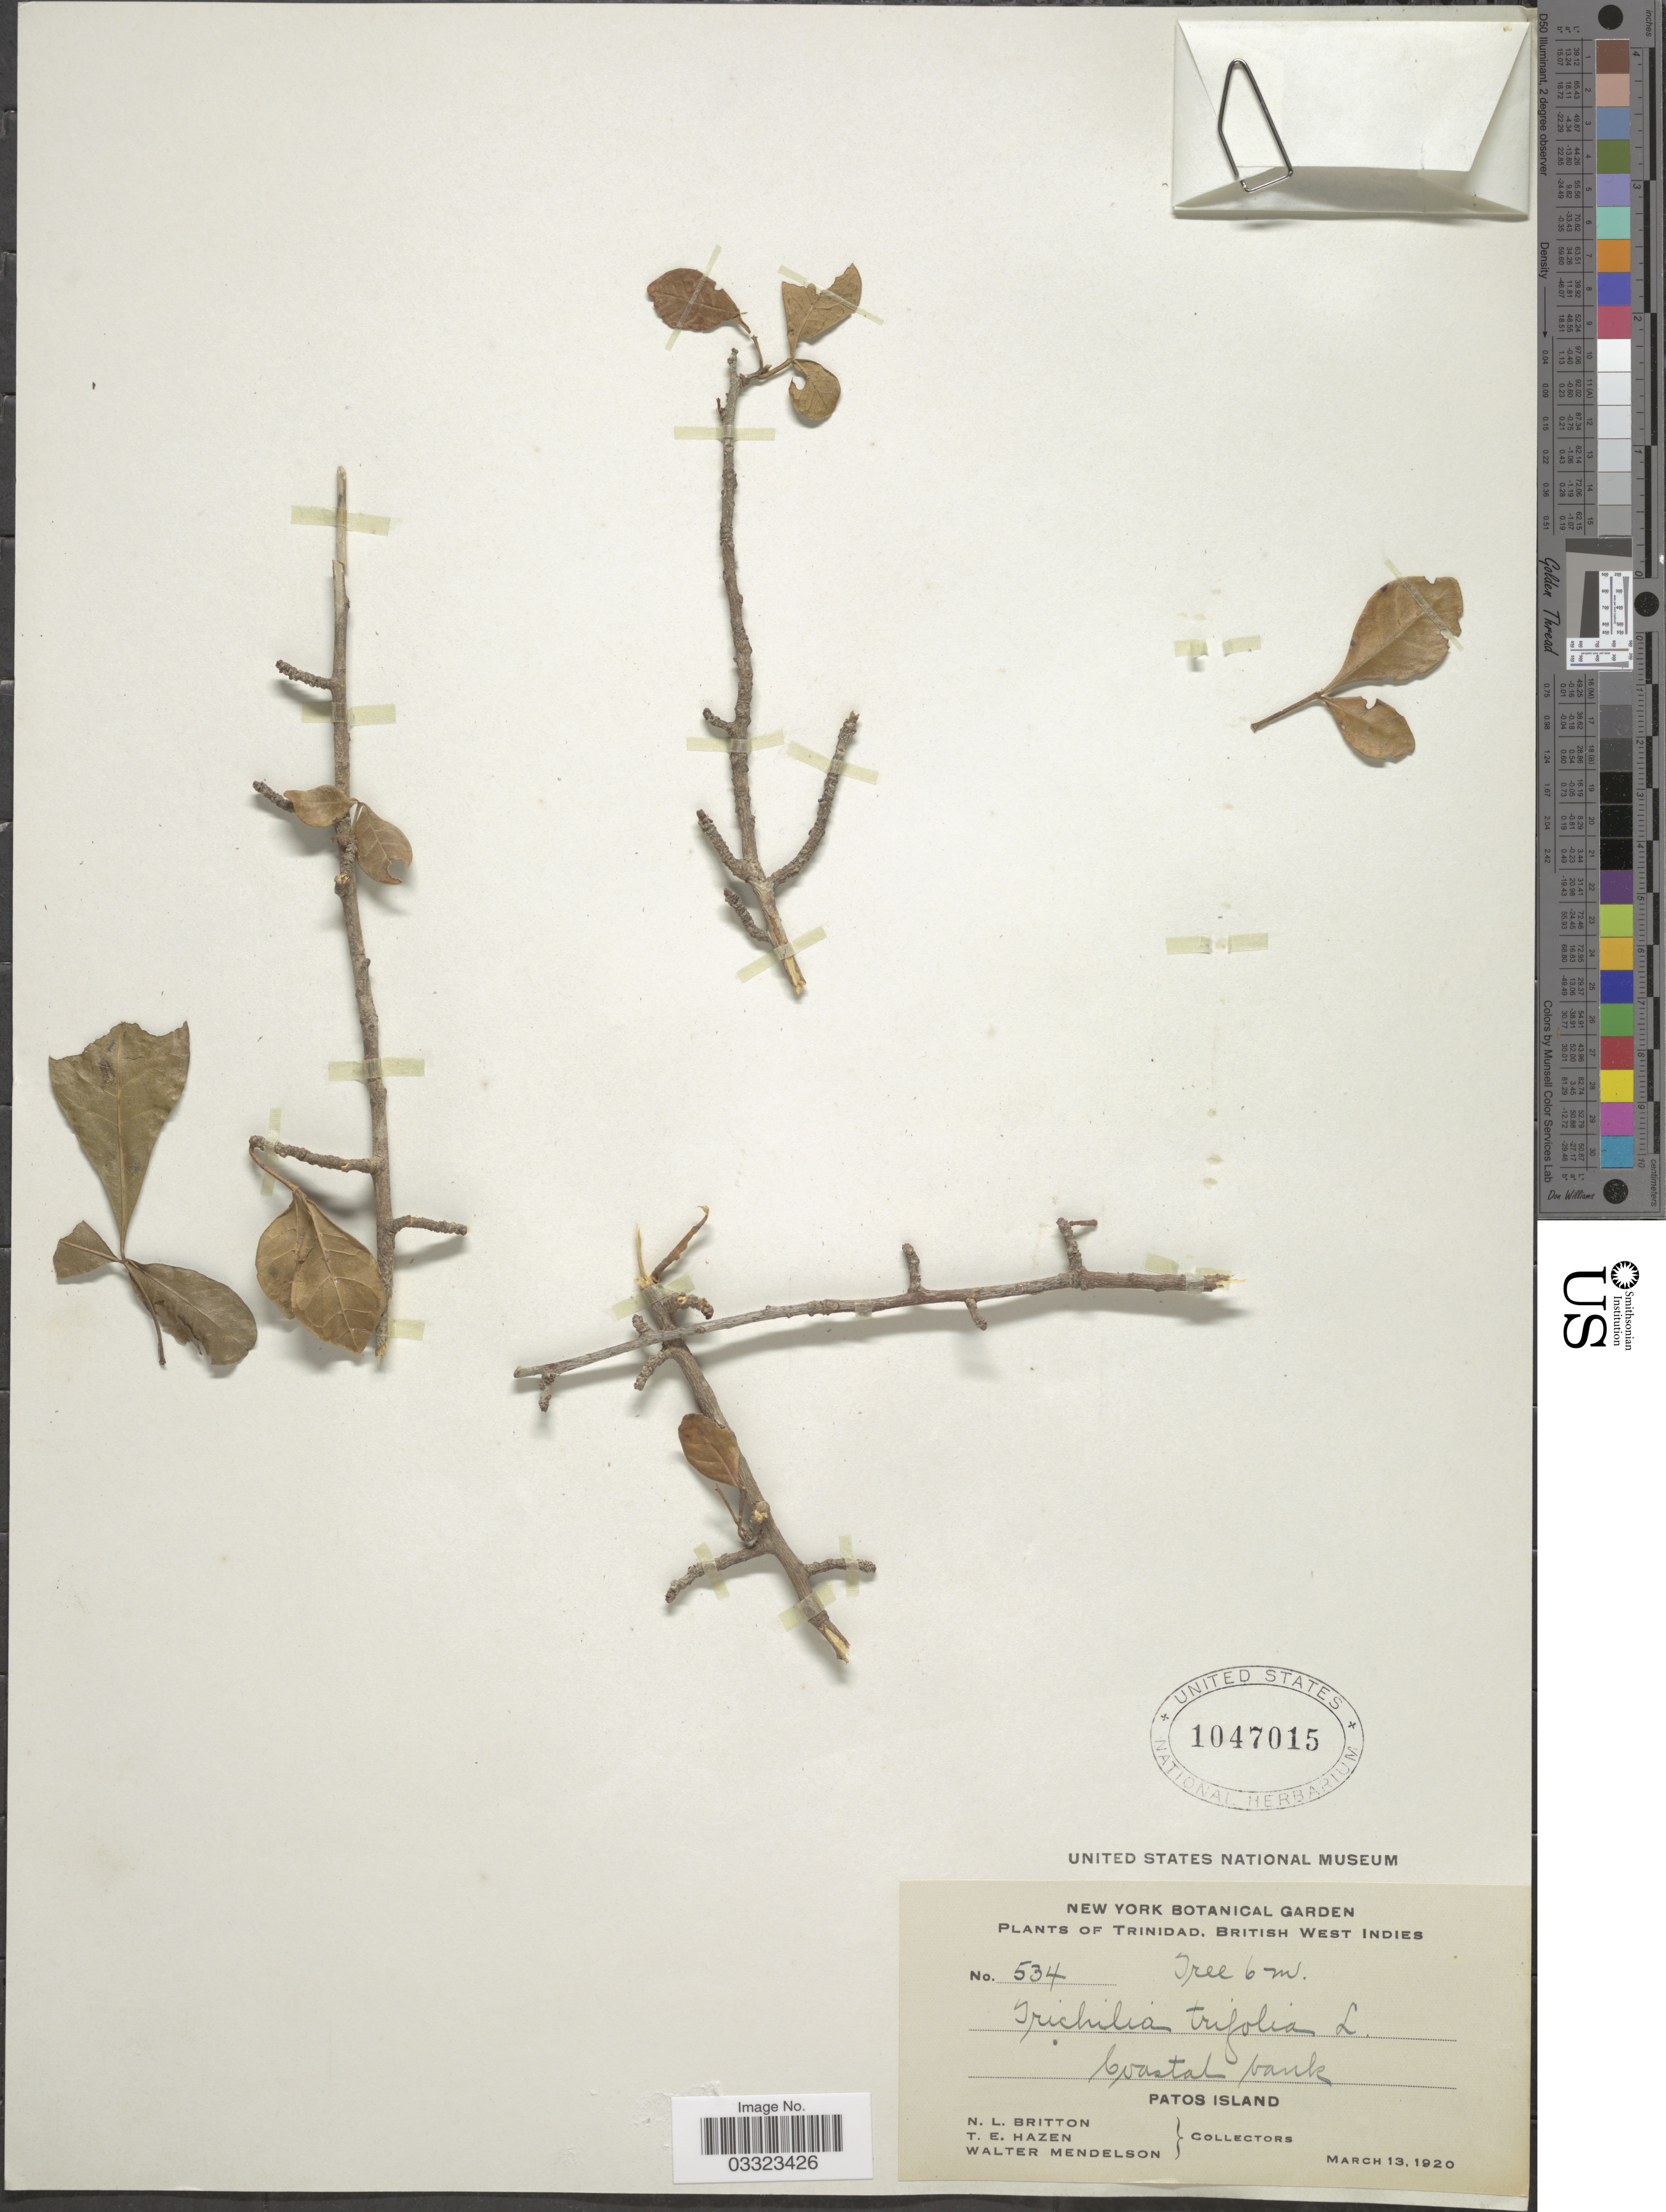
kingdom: Plantae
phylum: Tracheophyta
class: Magnoliopsida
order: Sapindales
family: Meliaceae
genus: Trichilia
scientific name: Trichilia trifolia subsp. trifolia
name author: L.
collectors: N. Britton, T. E. Hazen & W. Mendelson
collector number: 534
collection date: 1920-03-13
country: Trinidad and Tobago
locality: Trinidad, British West Indies, Coastal bank, Patos Island.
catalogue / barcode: US 1047015